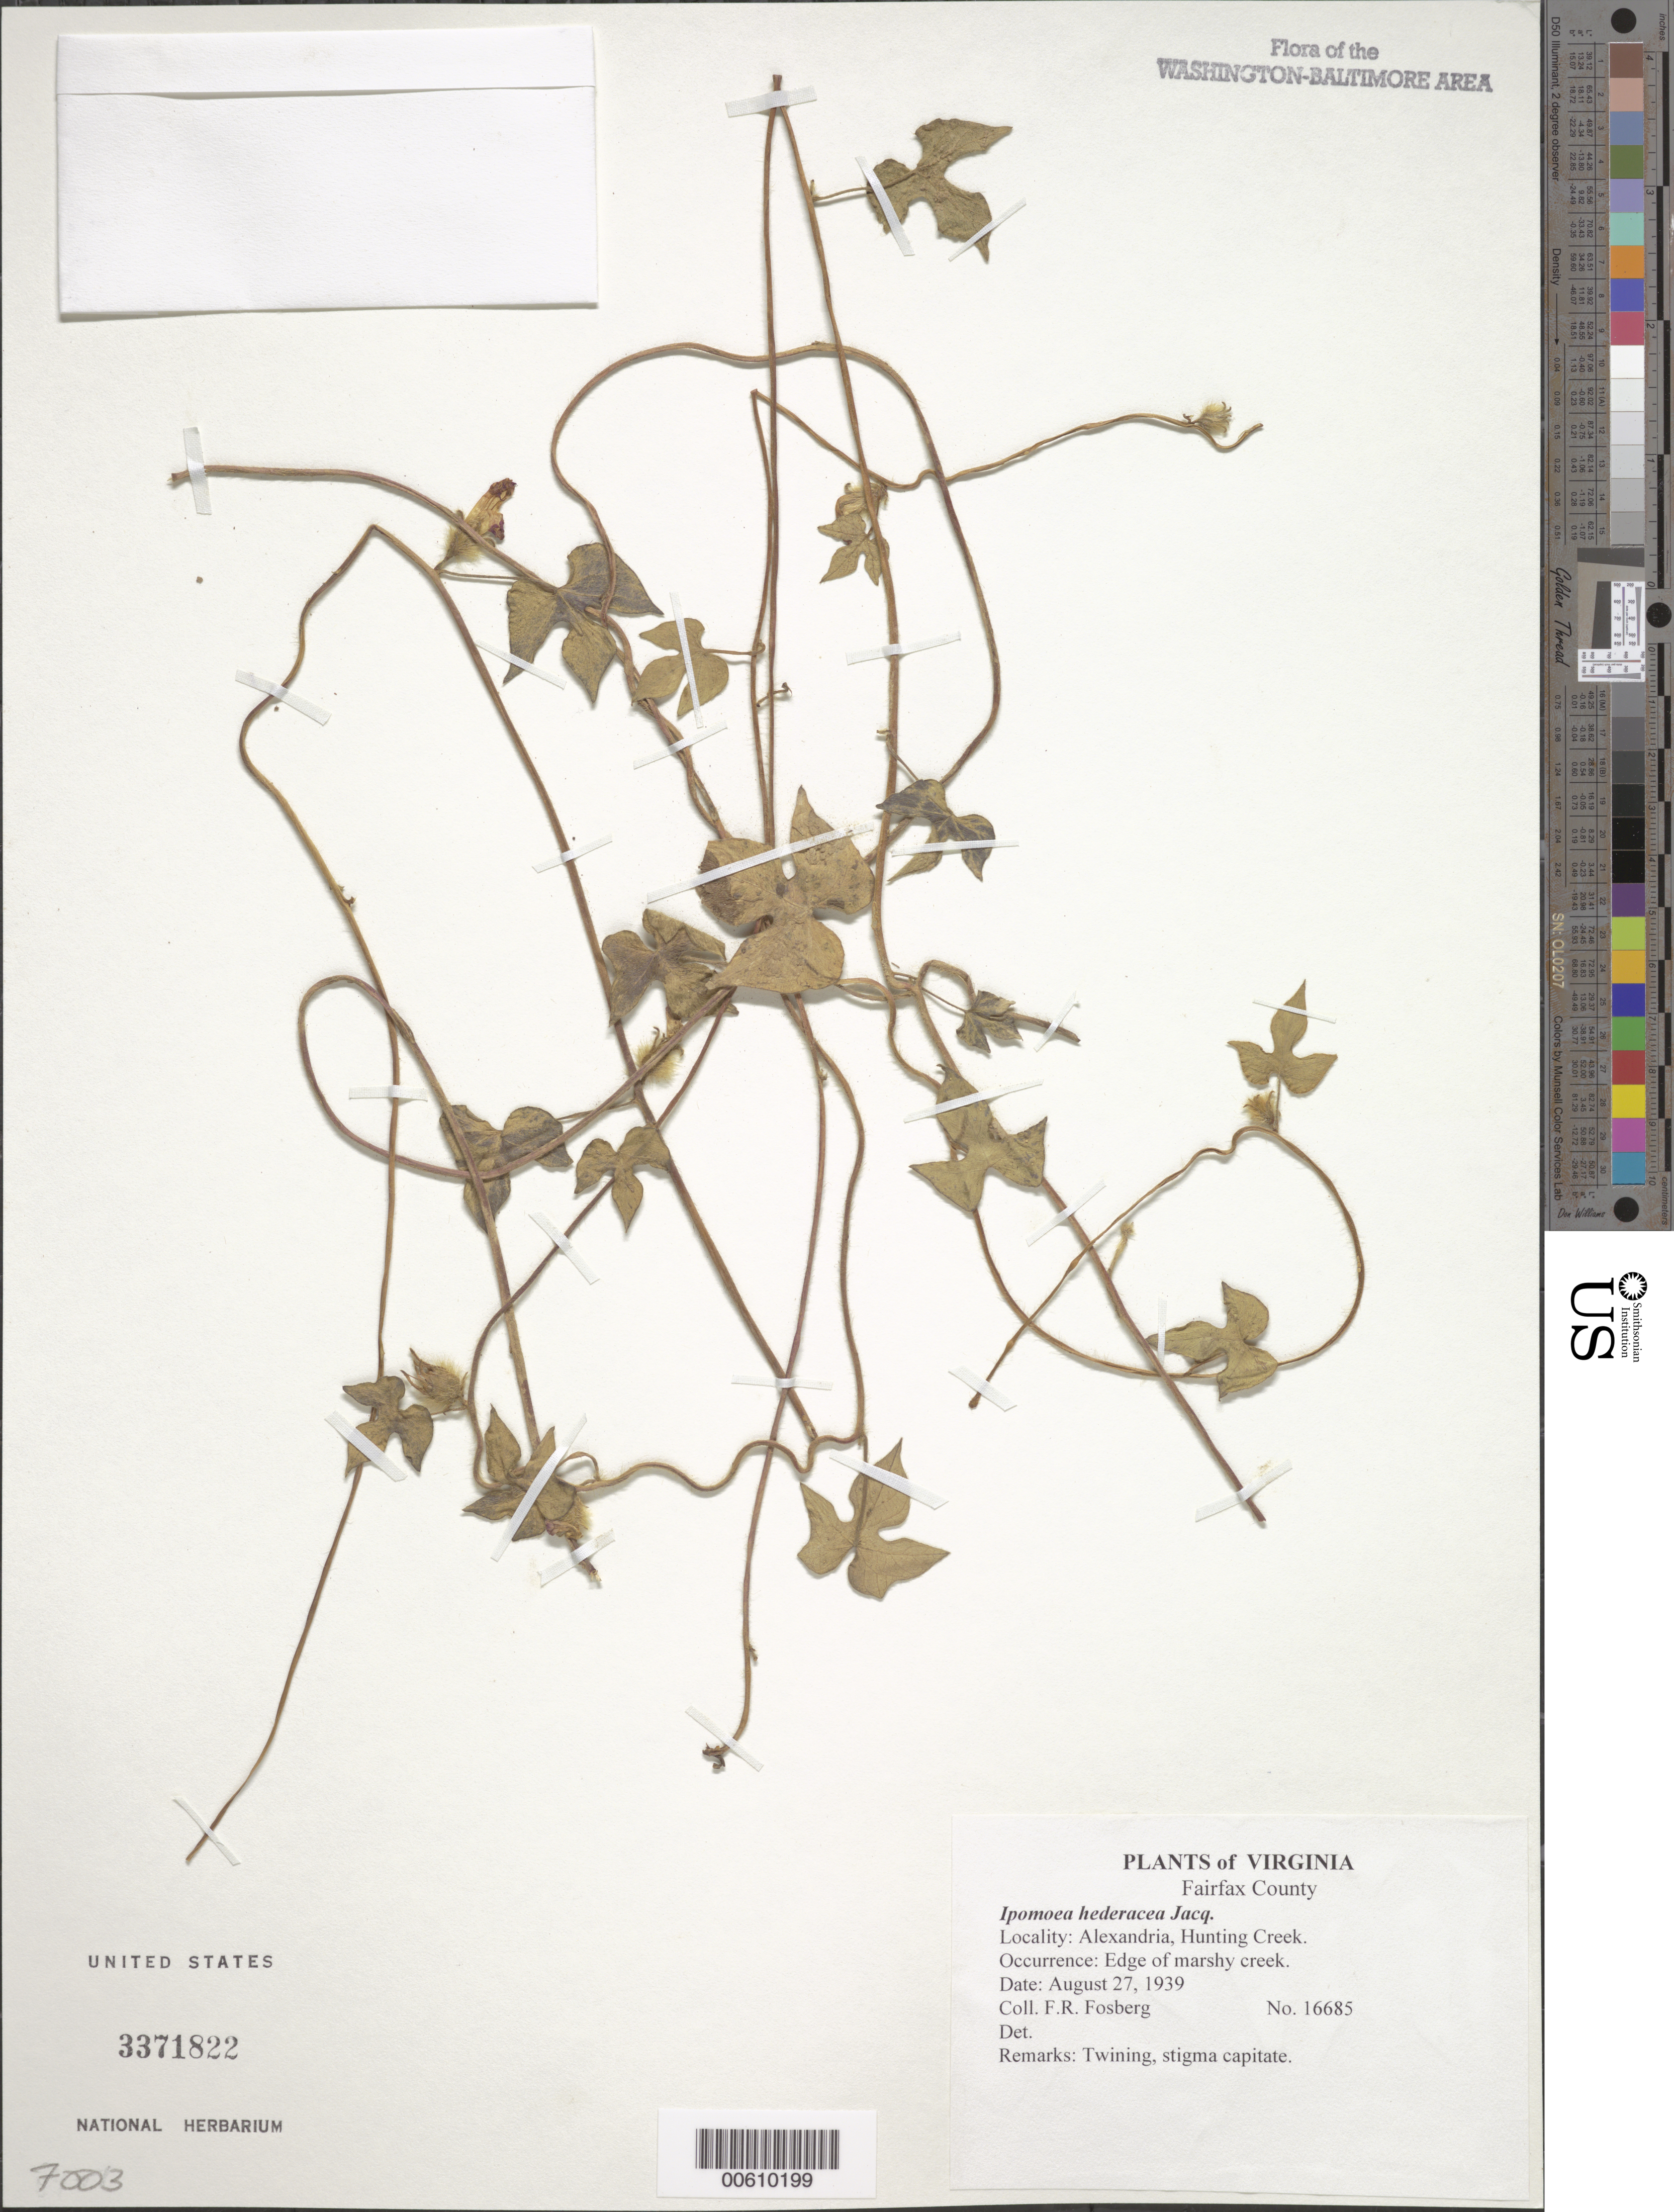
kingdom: Plantae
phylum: Tracheophyta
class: Magnoliopsida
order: Solanales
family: Convolvulaceae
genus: Ipomoea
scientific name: Ipomoea hederacea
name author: Jacq.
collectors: F. R. Fosberg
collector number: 16685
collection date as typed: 27 Aug 1939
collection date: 1939-08-27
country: United States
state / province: Virginia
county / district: City of Alexandria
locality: Alexandria, Hunting Creek.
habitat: Edge of marshy creek.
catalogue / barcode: US 3371822